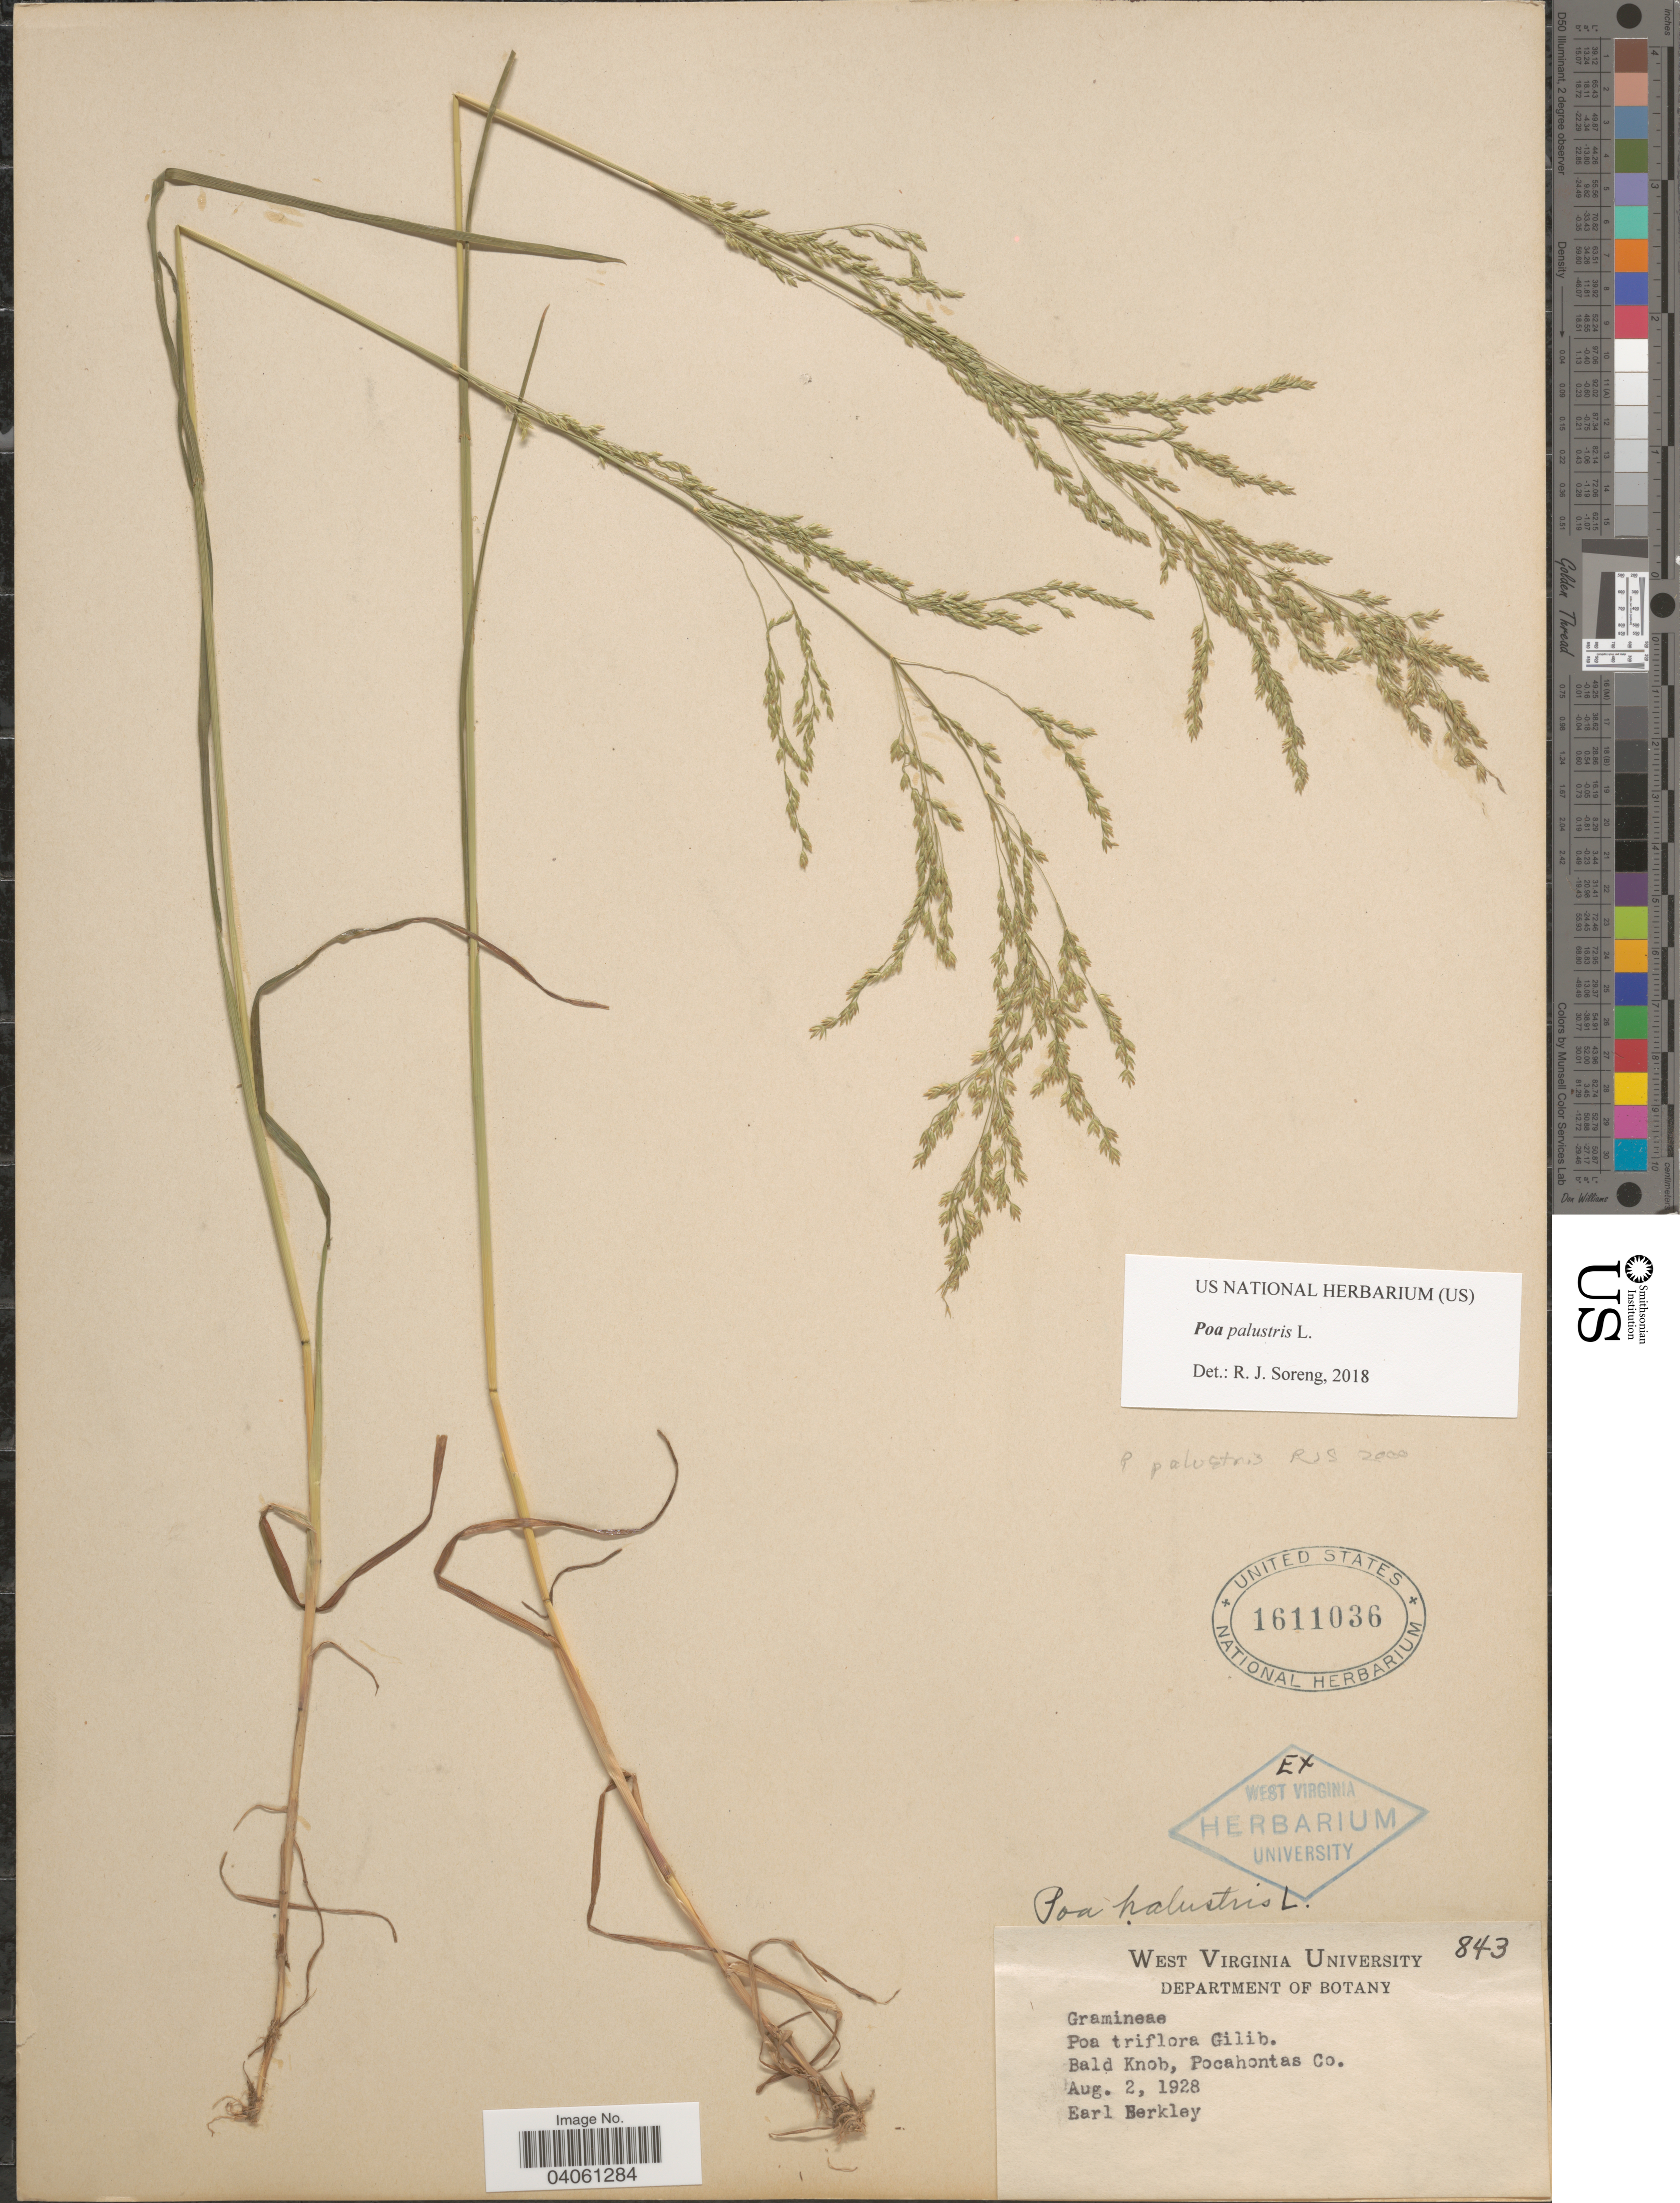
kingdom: Plantae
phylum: Tracheophyta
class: Liliopsida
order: Poales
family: Poaceae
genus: Poa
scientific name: Poa palustris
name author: L.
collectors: E. Berkley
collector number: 843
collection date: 1928-08-02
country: United States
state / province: West Virginia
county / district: Pocahontas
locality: Department of Botany. Bald Knob, Pocahontas Co.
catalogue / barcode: US 1611036